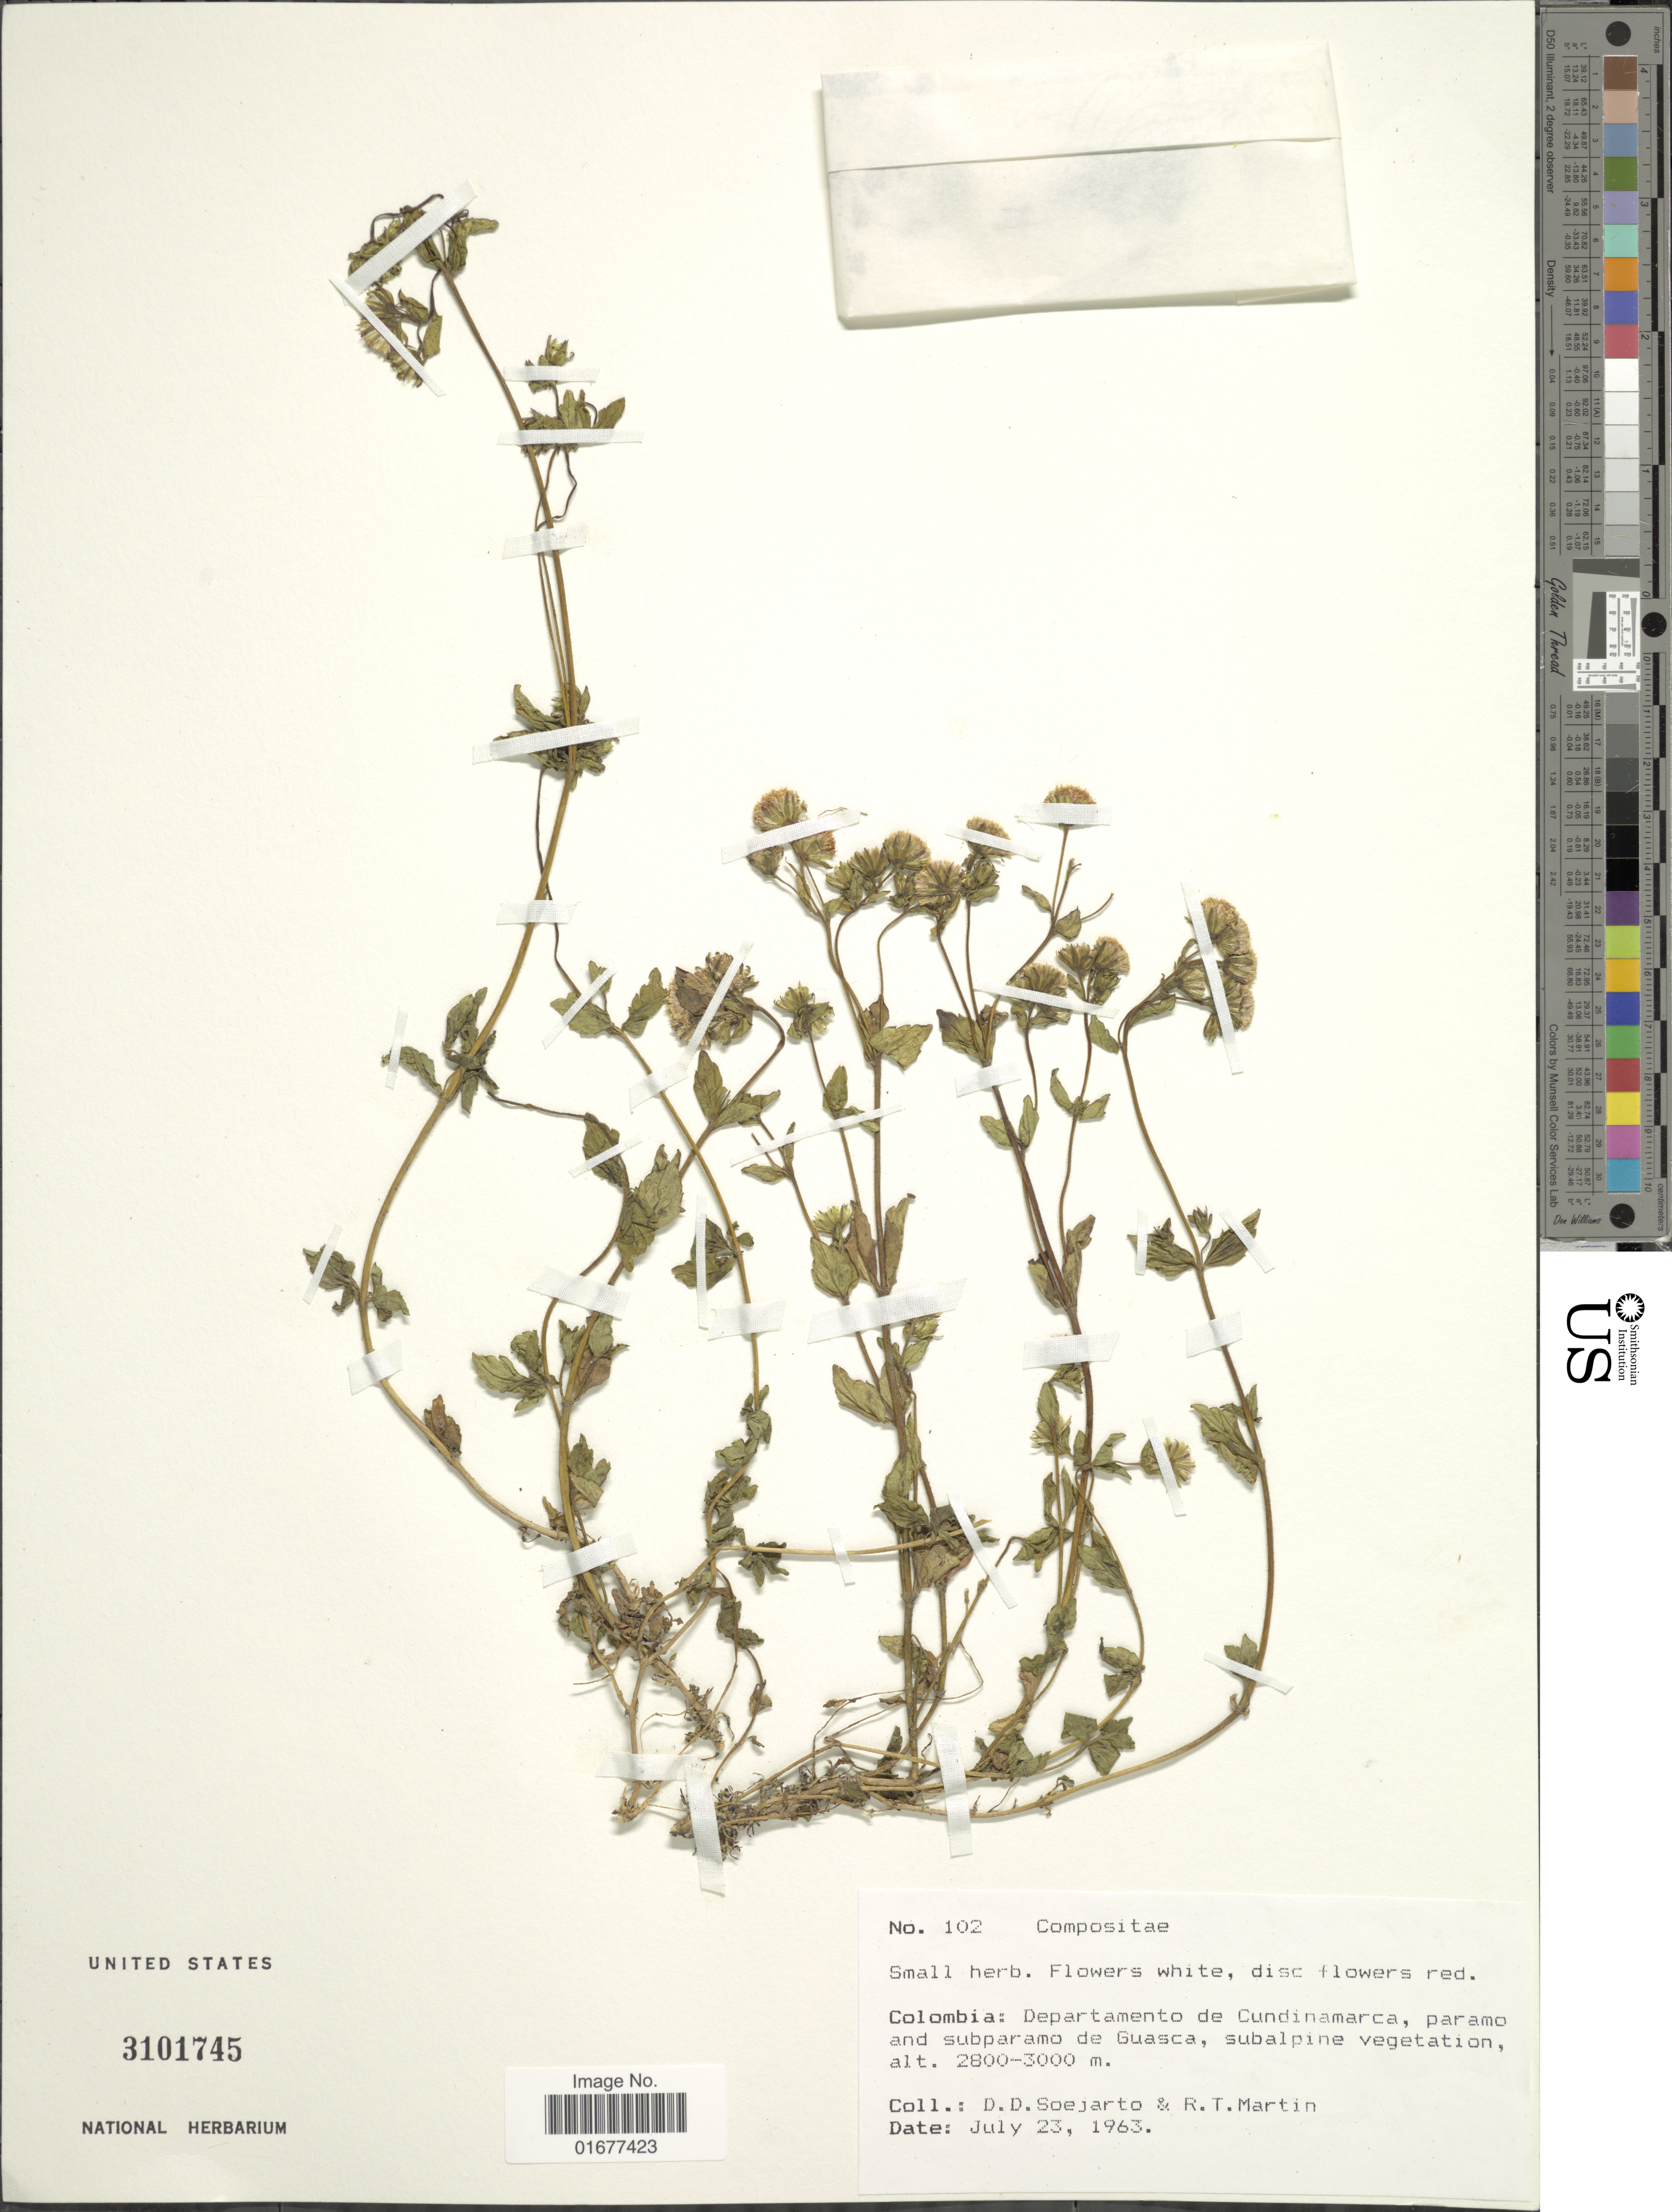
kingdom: Plantae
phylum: Tracheophyta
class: Magnoliopsida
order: Asterales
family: Asteraceae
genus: Ageratina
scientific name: Ageratina gracilis var. epilobioides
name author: (Kunth) R.M. King & H. Rob. ex Luteyn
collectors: R. T. Martin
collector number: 102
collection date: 1963-07-23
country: Colombia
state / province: Cundinamarca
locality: Paramo and subparamo de Guasca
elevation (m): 2800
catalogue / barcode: US 3101745